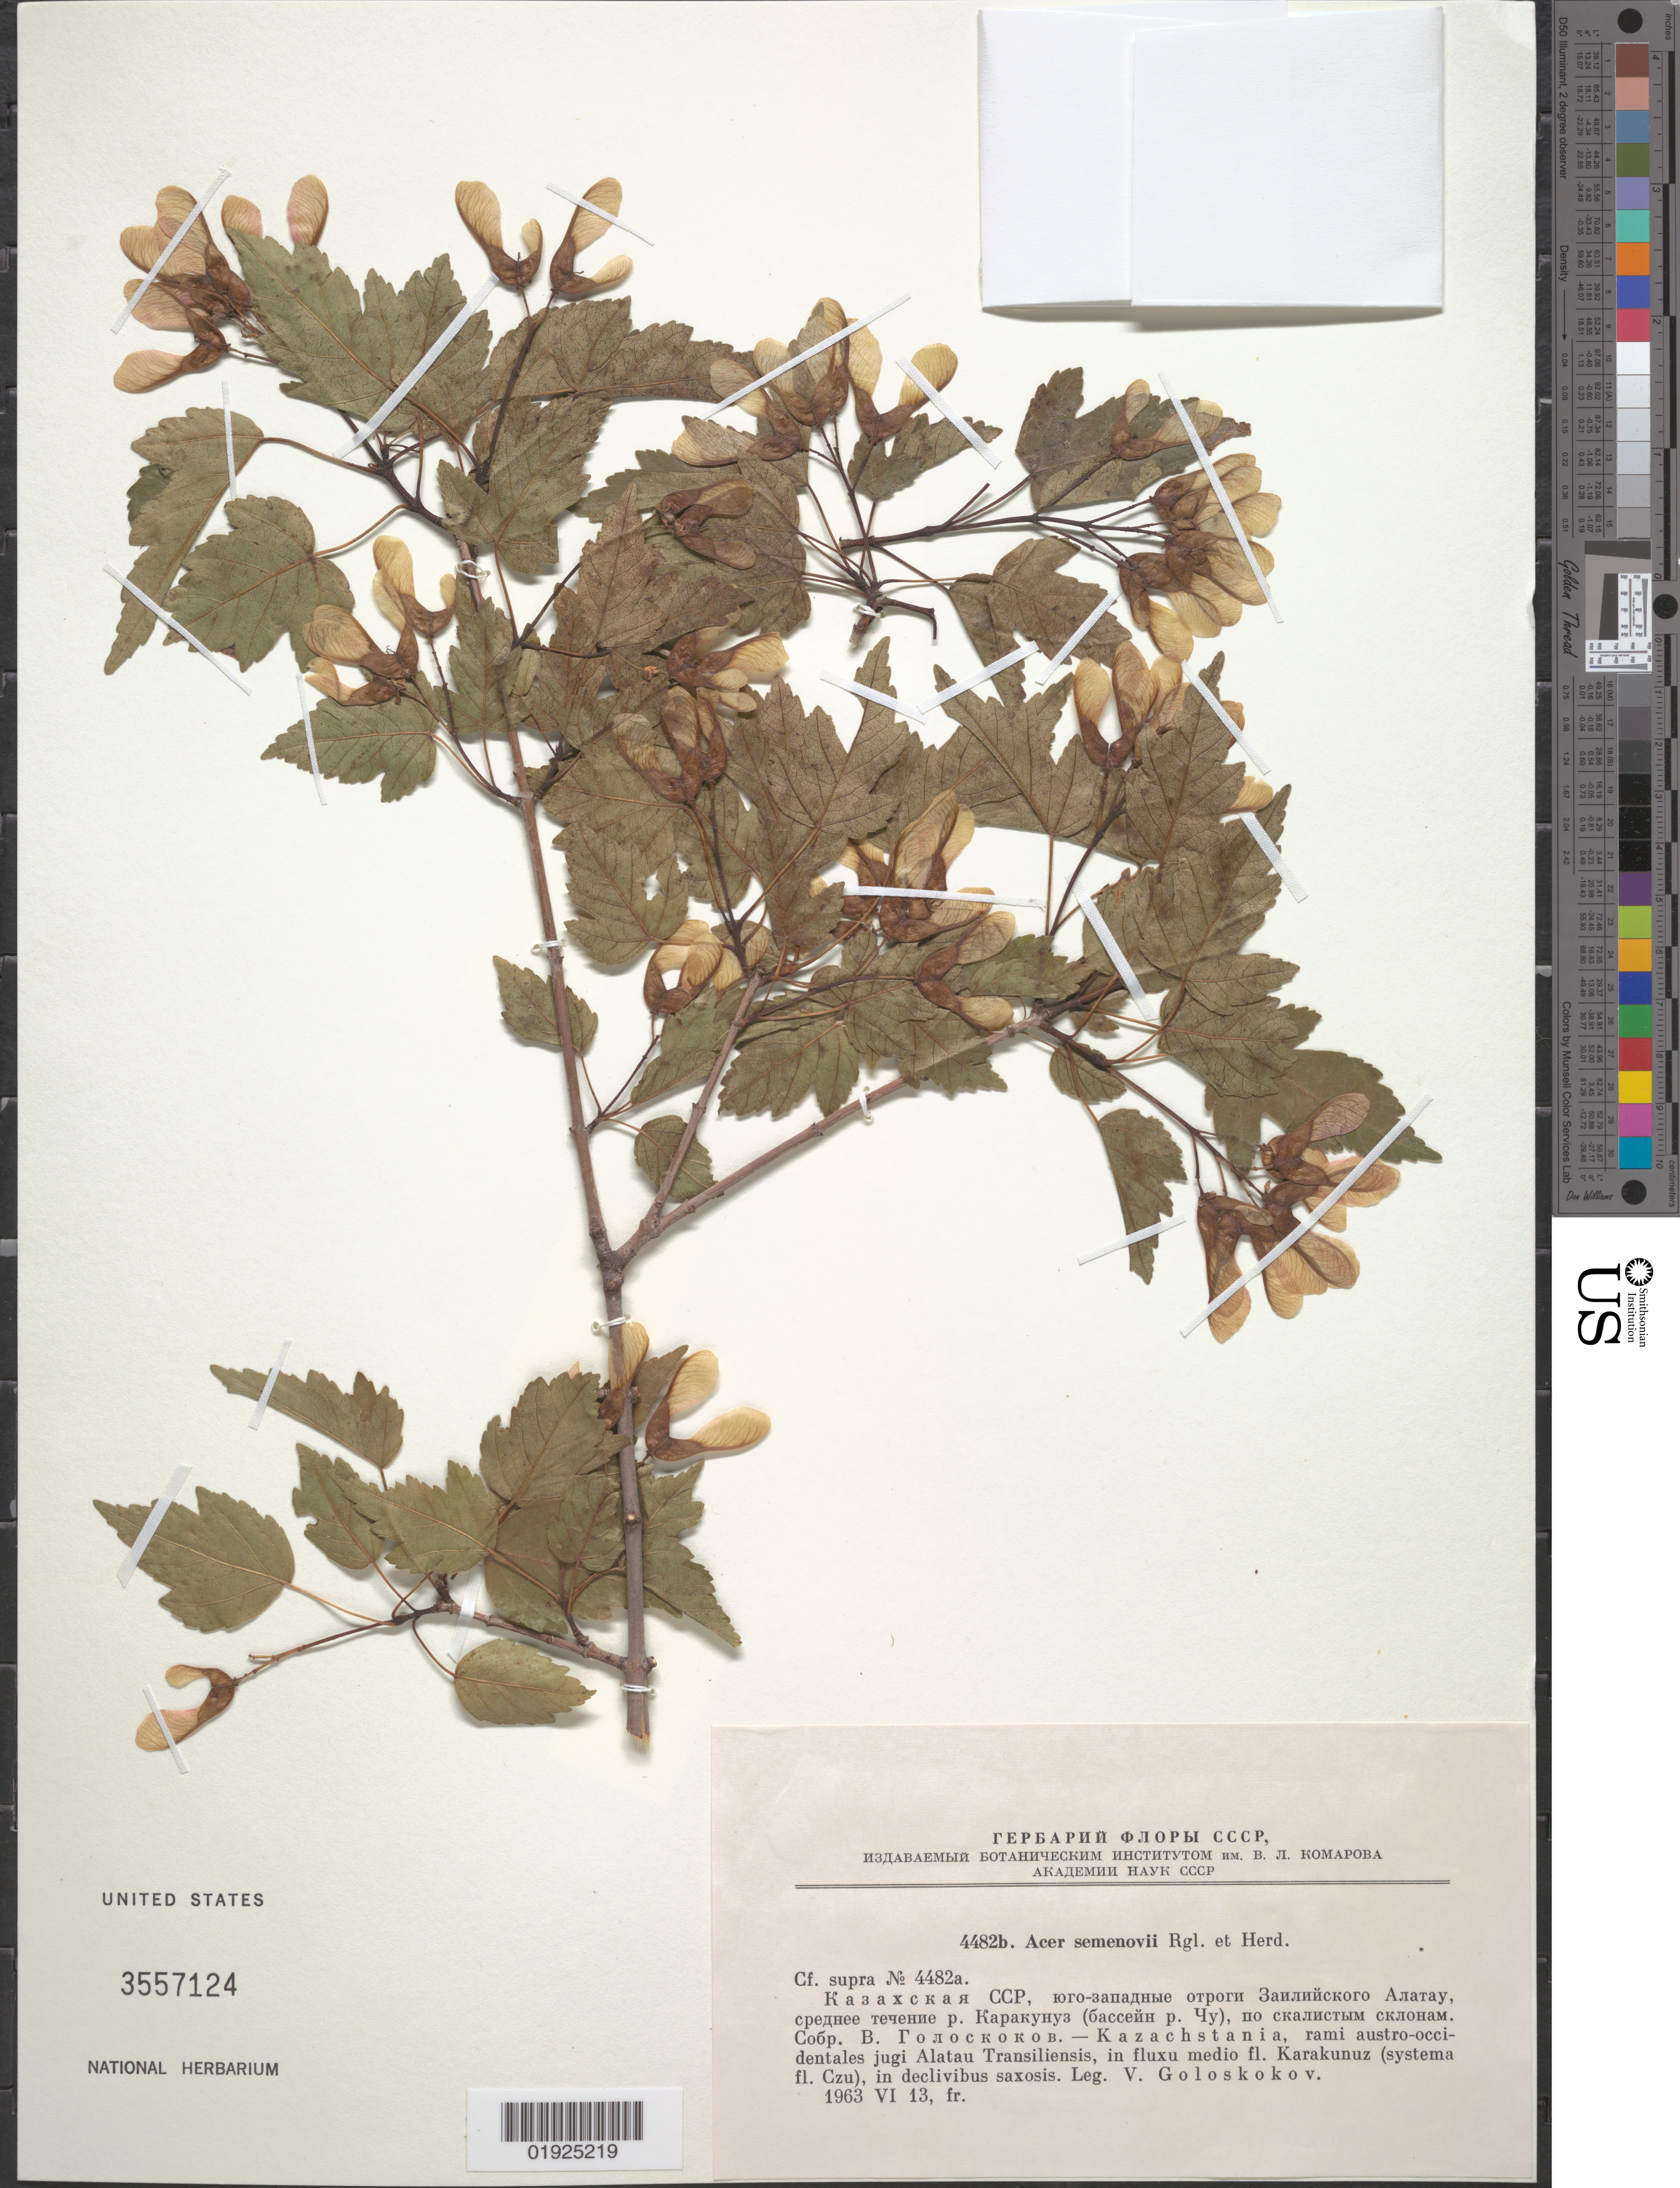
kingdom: Plantae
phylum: Tracheophyta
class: Magnoliopsida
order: Sapindales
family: Sapindaceae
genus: Acer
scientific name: Acer semenovii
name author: Regel & Herder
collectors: V. P. Goloskokov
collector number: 4482b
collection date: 1963-06-13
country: Kazakhstan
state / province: Amaty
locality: Southwest spurs of the Zailiyskiy Alatau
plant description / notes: Label written in foreign language and not readable.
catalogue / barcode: US 3557124